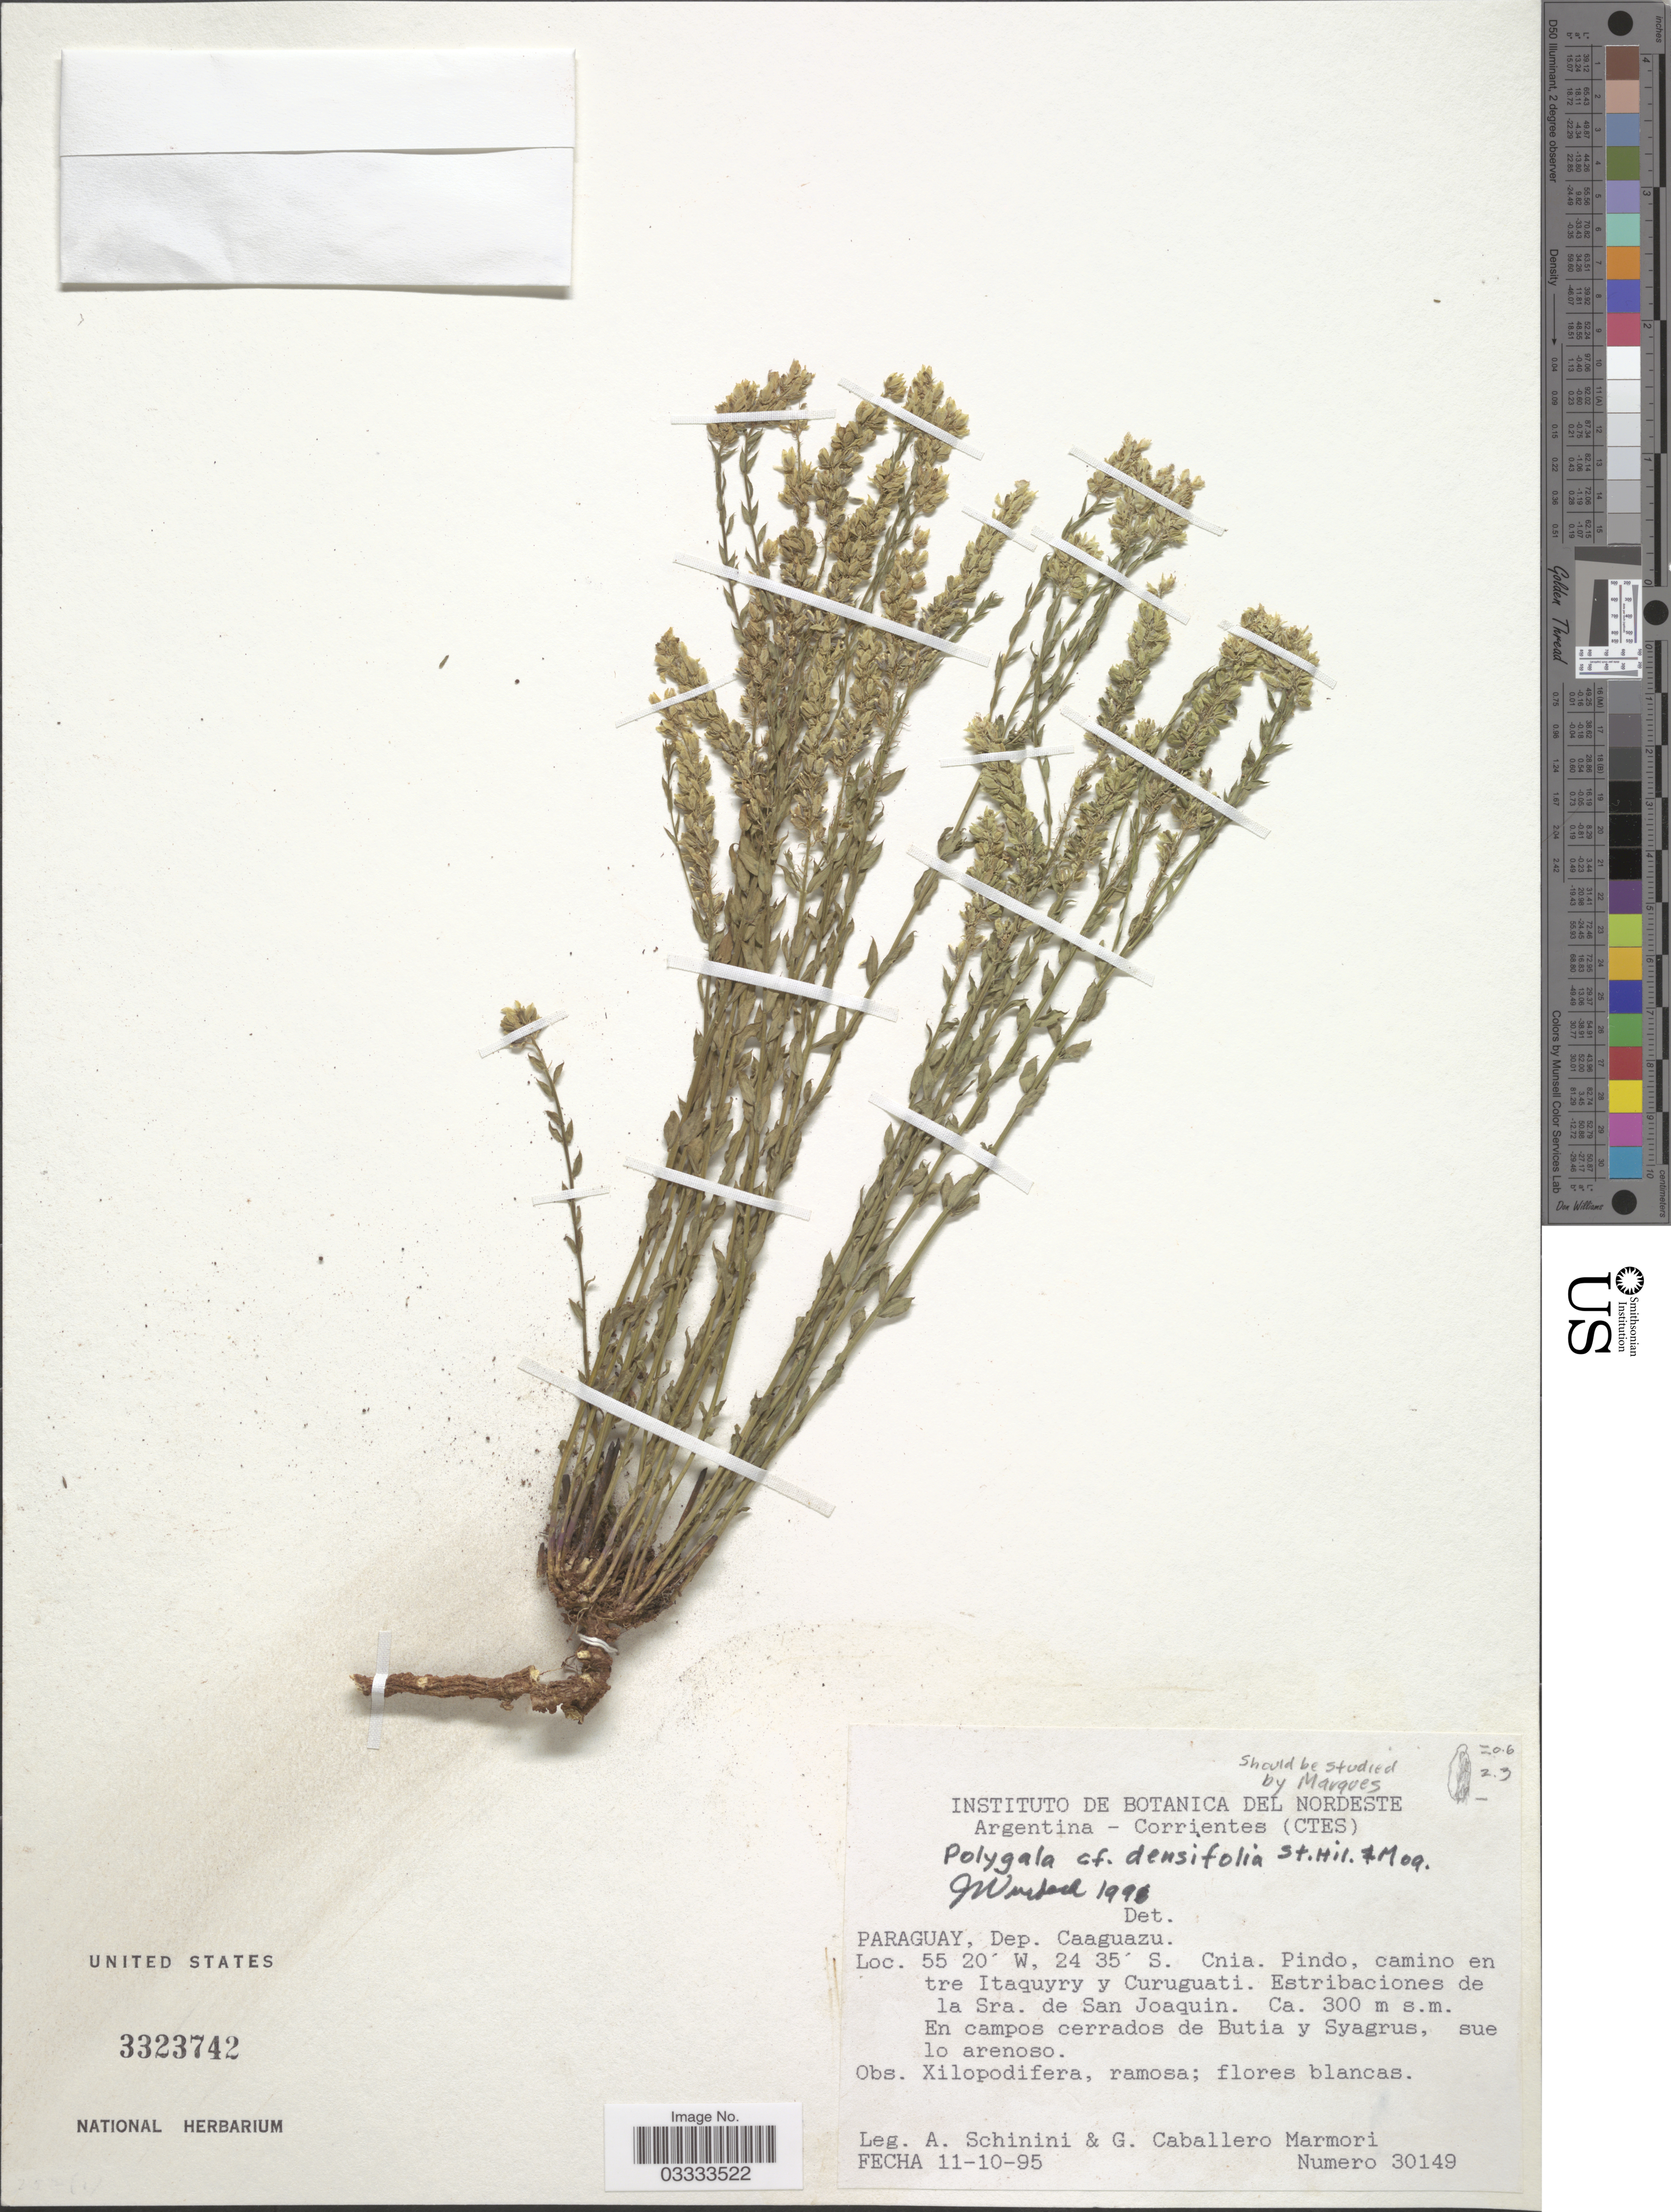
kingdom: Plantae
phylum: Tracheophyta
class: Magnoliopsida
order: Fabales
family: Polygalaceae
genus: Polygala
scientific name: Polygala densifolia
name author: A. St.-Hil. & Moq.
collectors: A. Schinini & G. Caballero Marmori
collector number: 30149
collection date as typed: Transcribed d/m/y: 11/10/95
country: Paraguay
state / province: Caaguazu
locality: Dep. Caaguazu. Cnia. Pindo, camino entre Itaquyry y Curuguati. Estribaciones de la Sra. de San Joaquin.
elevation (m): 300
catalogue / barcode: US 3323742